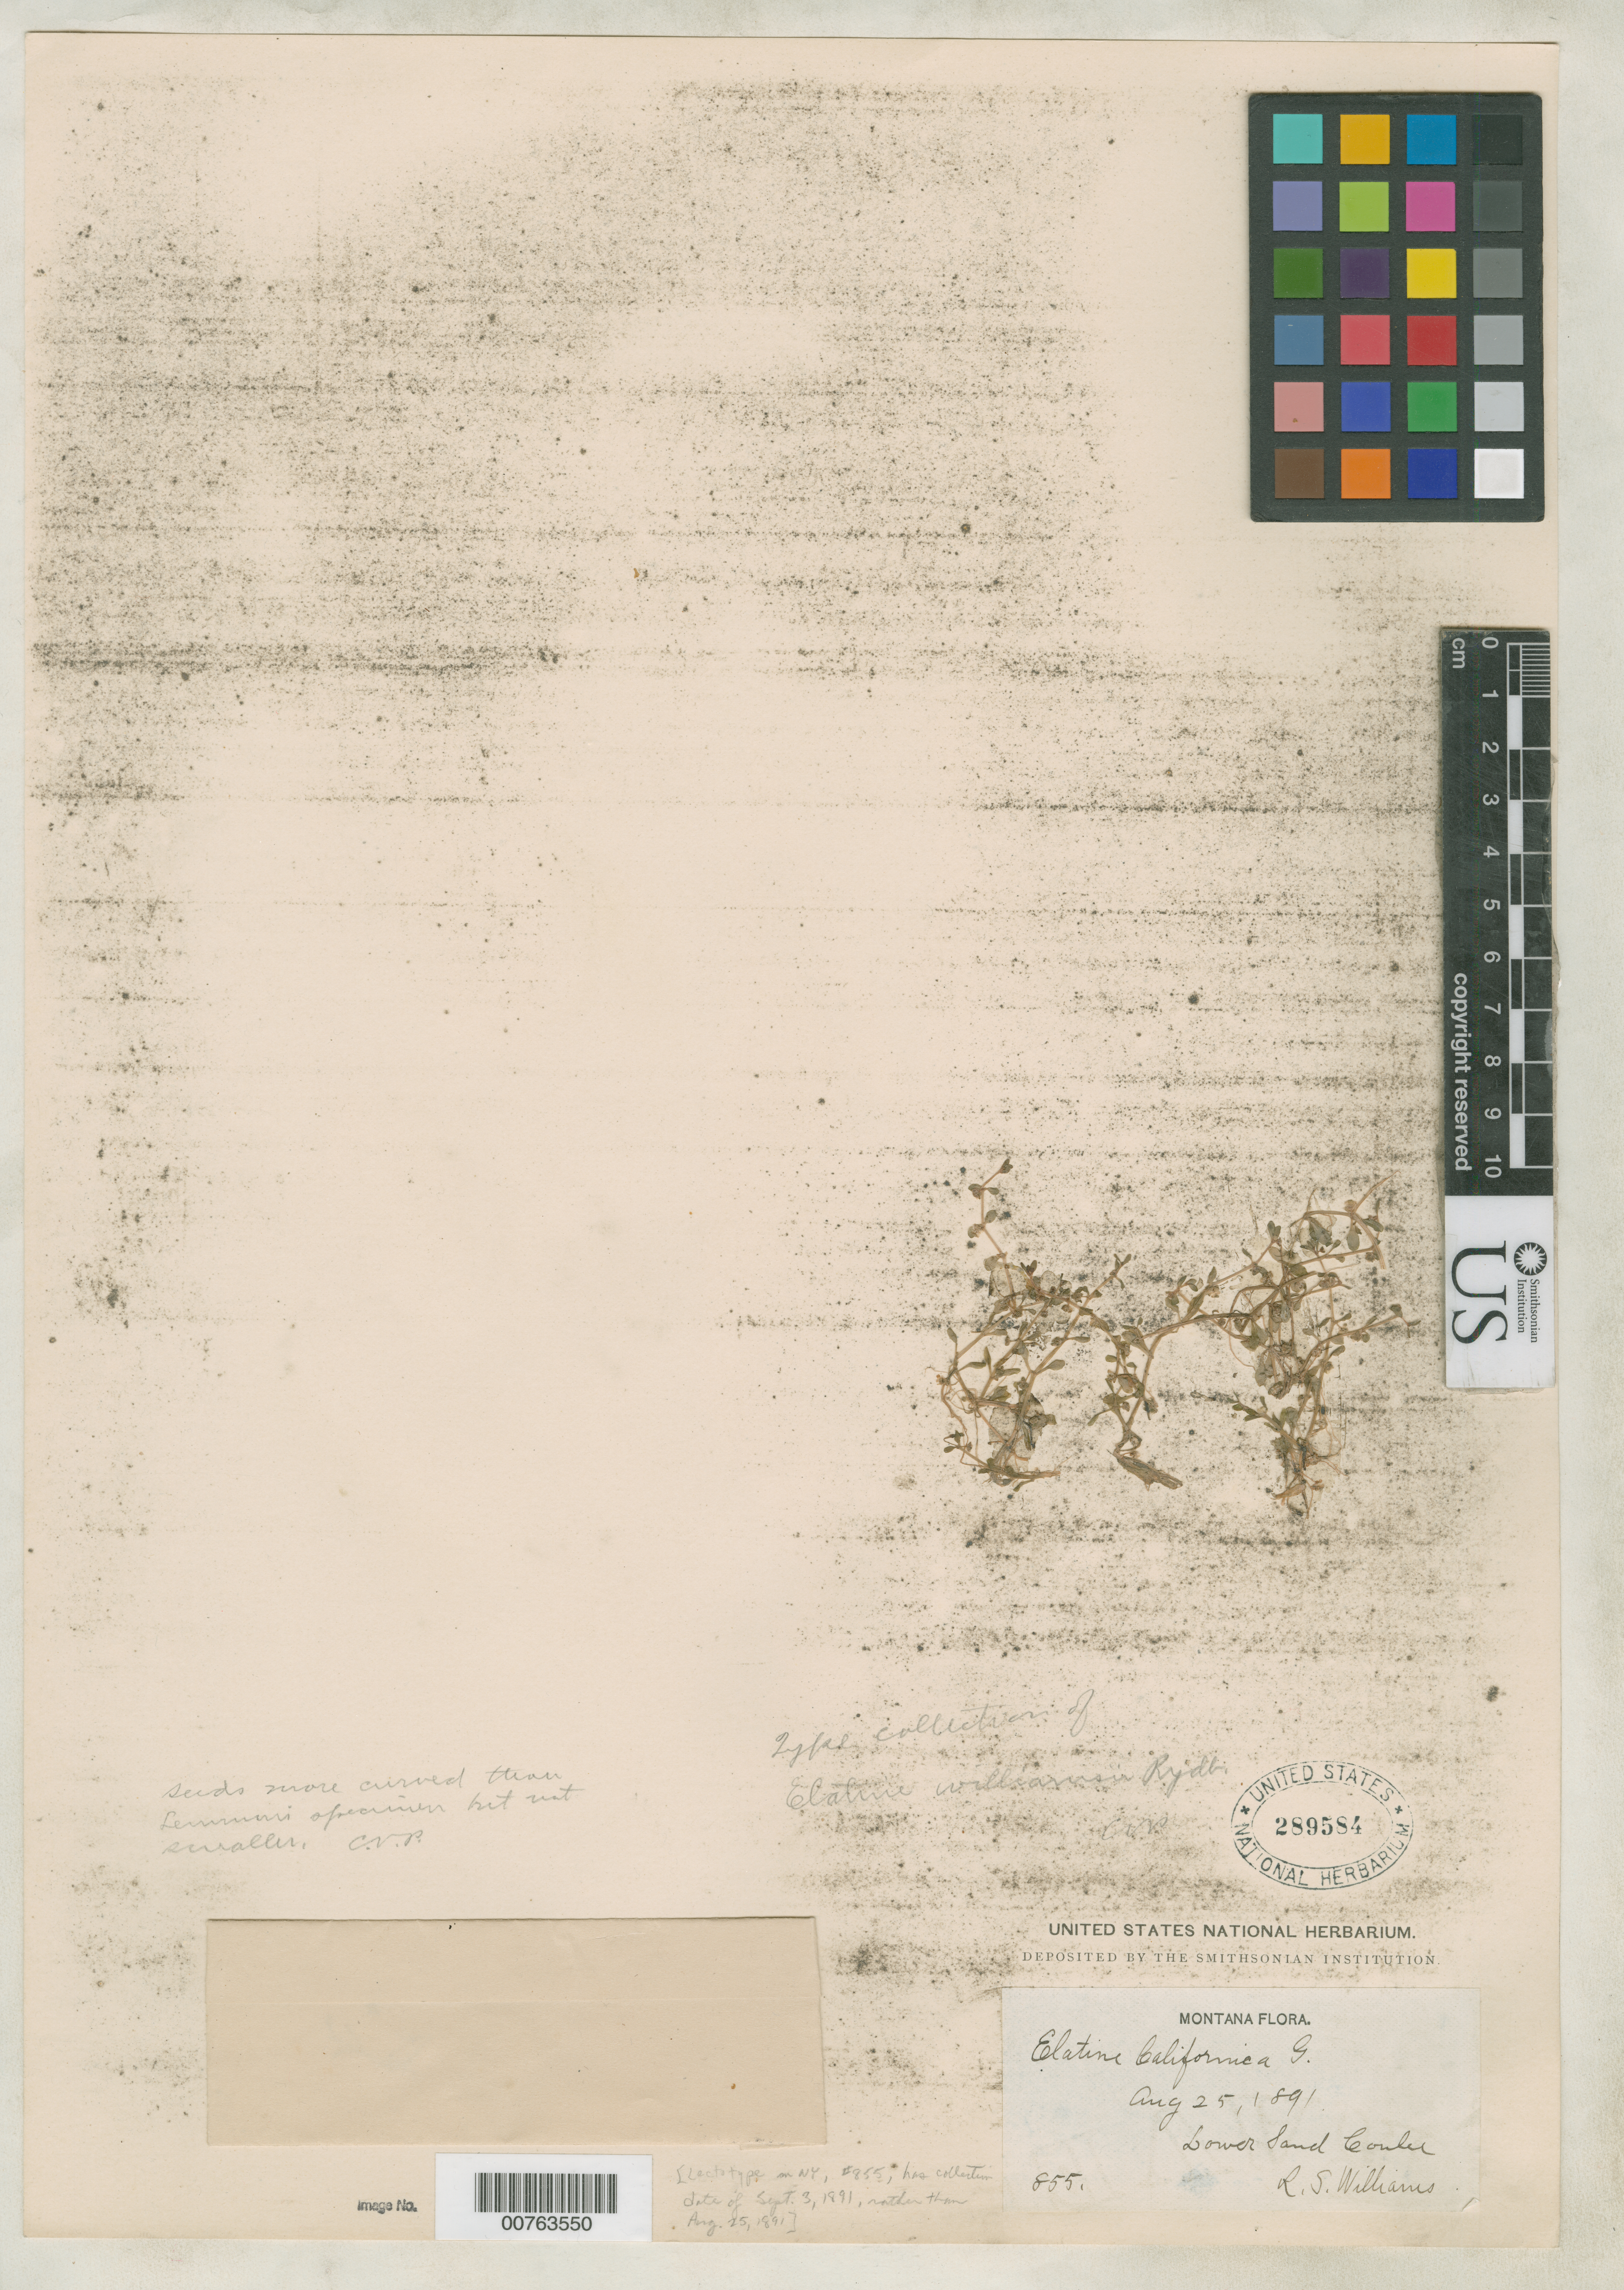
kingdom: Plantae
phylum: Tracheophyta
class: Magnoliopsida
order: Malpighiales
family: Elatinaceae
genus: Elatine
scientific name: Elatine williamsii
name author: Rydb.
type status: Isosyntype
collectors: R. S. Williams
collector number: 855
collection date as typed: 25 Aug 1891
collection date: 1891-08-25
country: United States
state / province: Montana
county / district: Cascade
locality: Lower Sand Coulee.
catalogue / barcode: US 289584